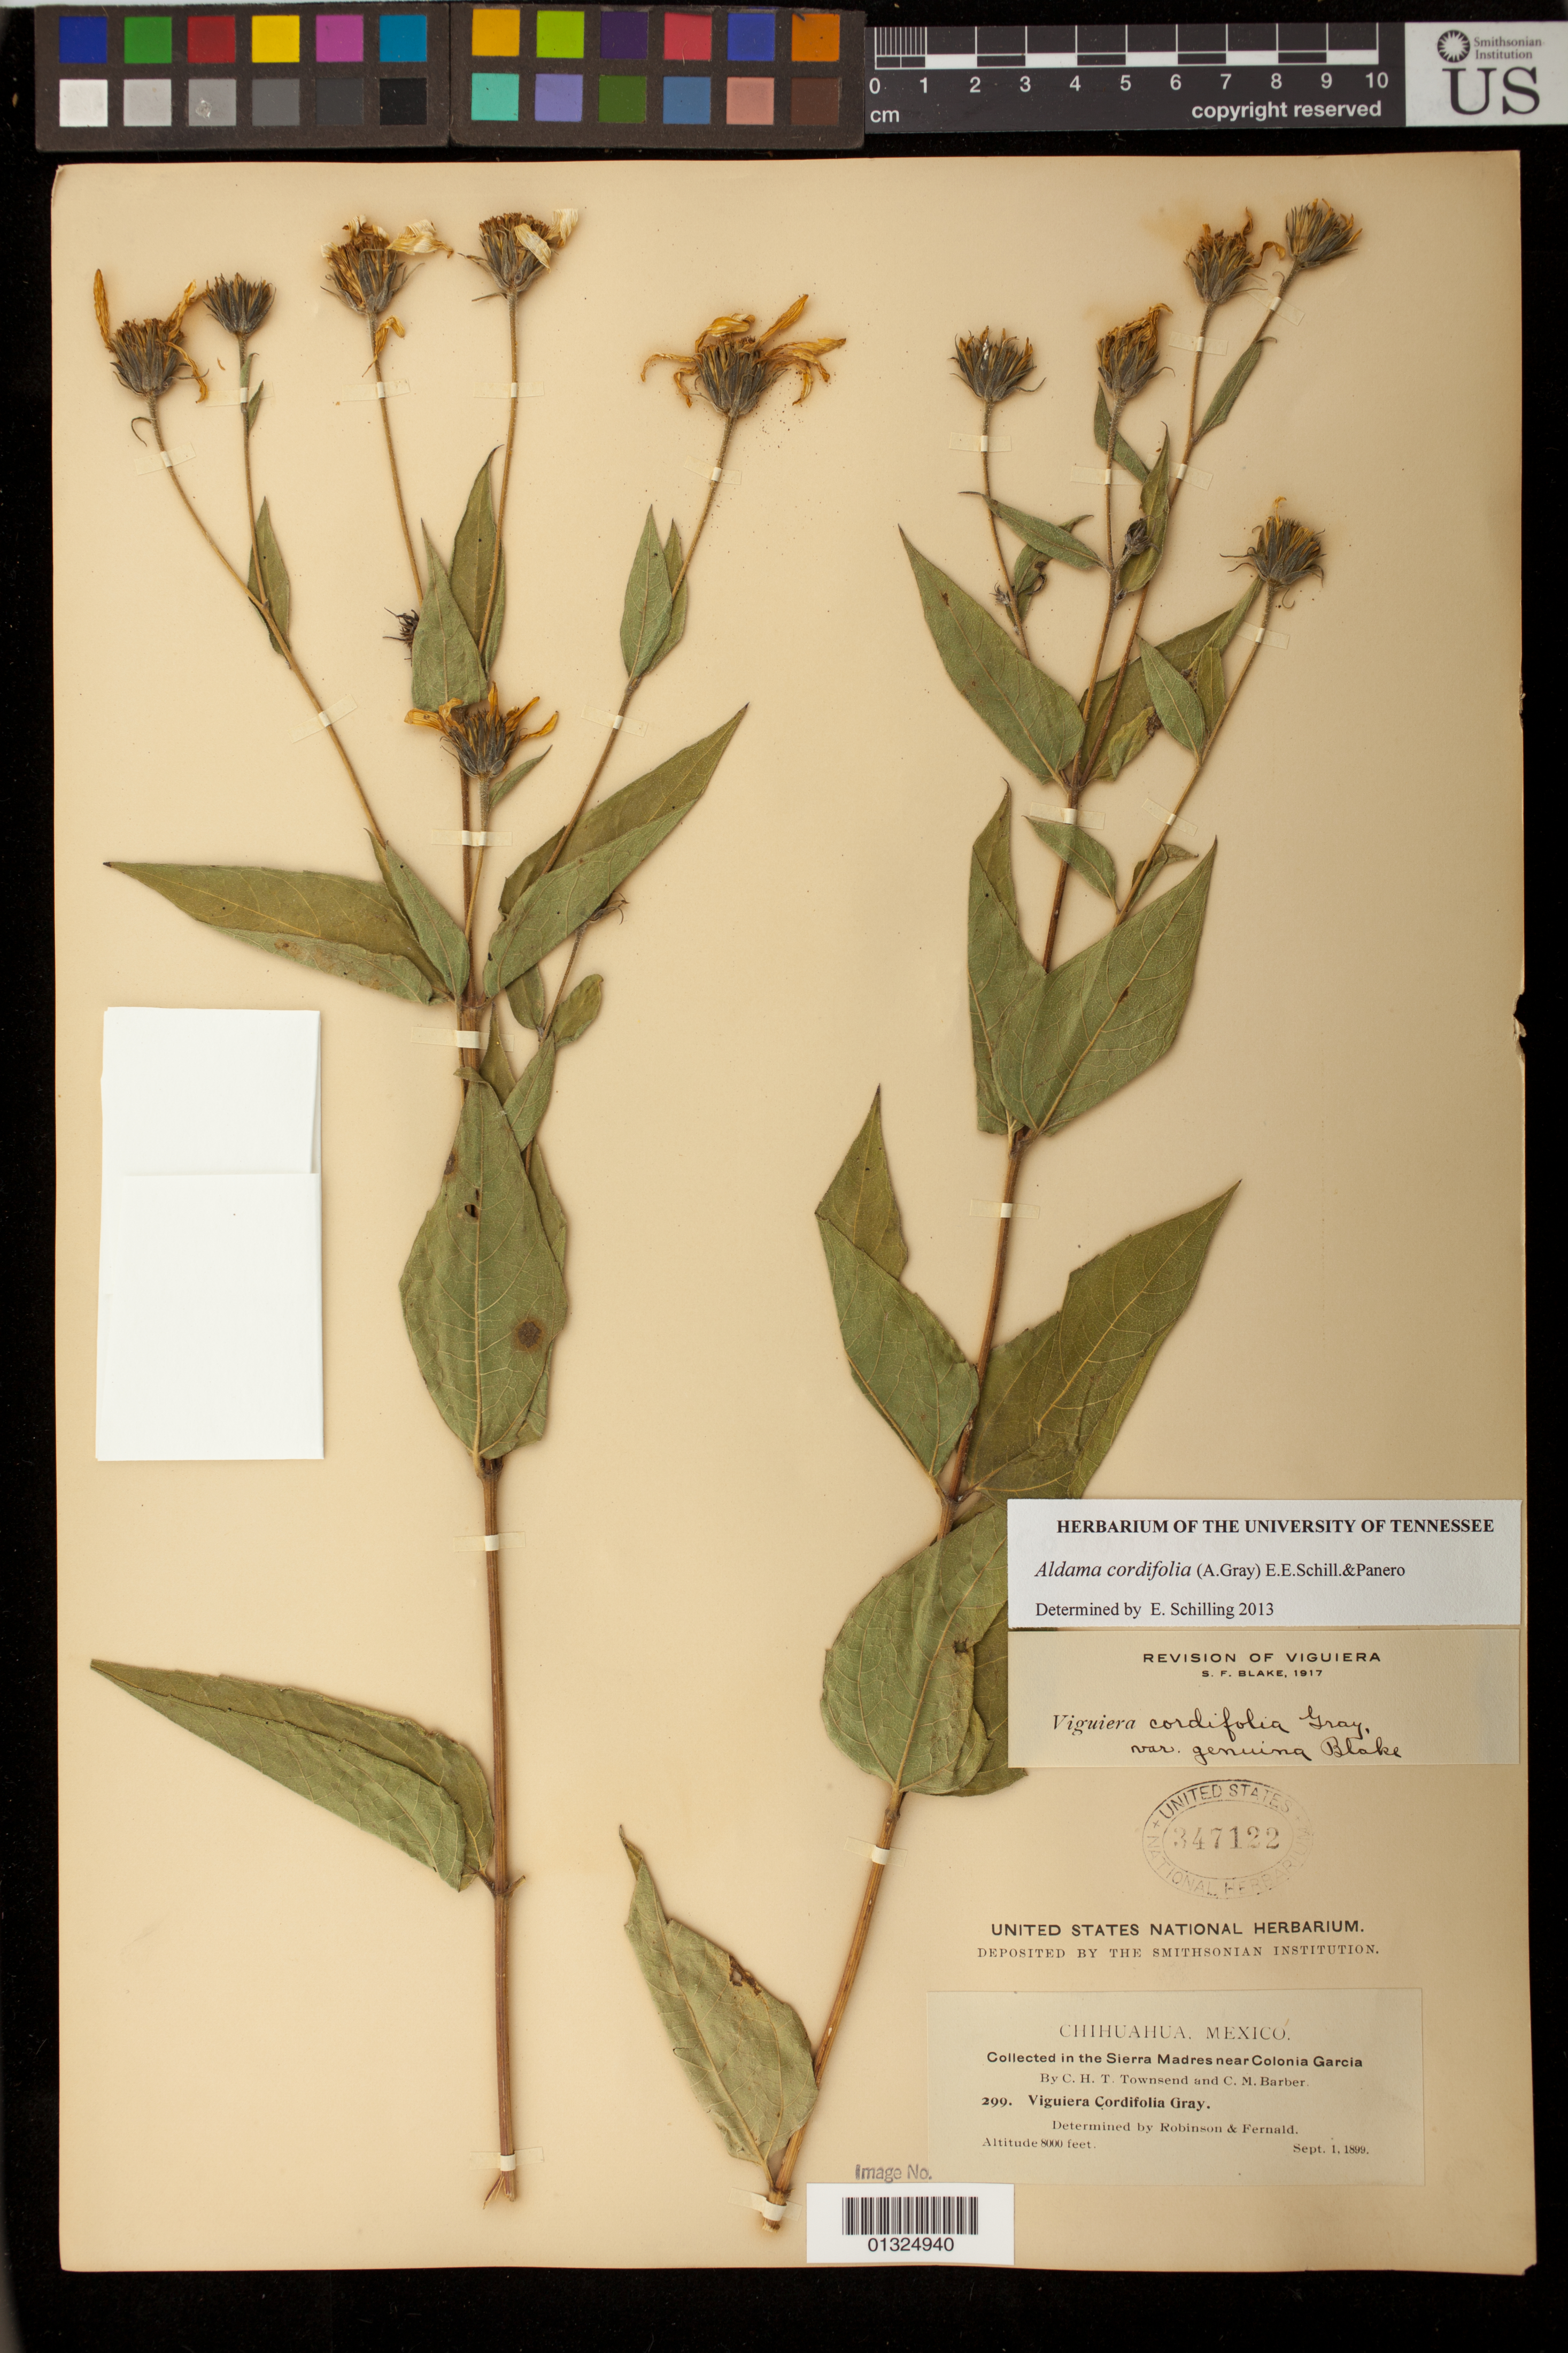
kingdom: Plantae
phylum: Tracheophyta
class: Magnoliopsida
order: Asterales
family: Asteraceae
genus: Aldama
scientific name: Aldama cordifolia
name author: (A. Gray) E.E. Schill. & Panero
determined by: Schilling, E. E.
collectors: C. H. T. Townsend & C. Barber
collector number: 299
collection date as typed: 01 Sep 1899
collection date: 1899-09-01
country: Mexico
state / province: Chihuahua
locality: Sierra Madre near Colonia García, Chihuahua.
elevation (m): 2438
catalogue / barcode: US 347122